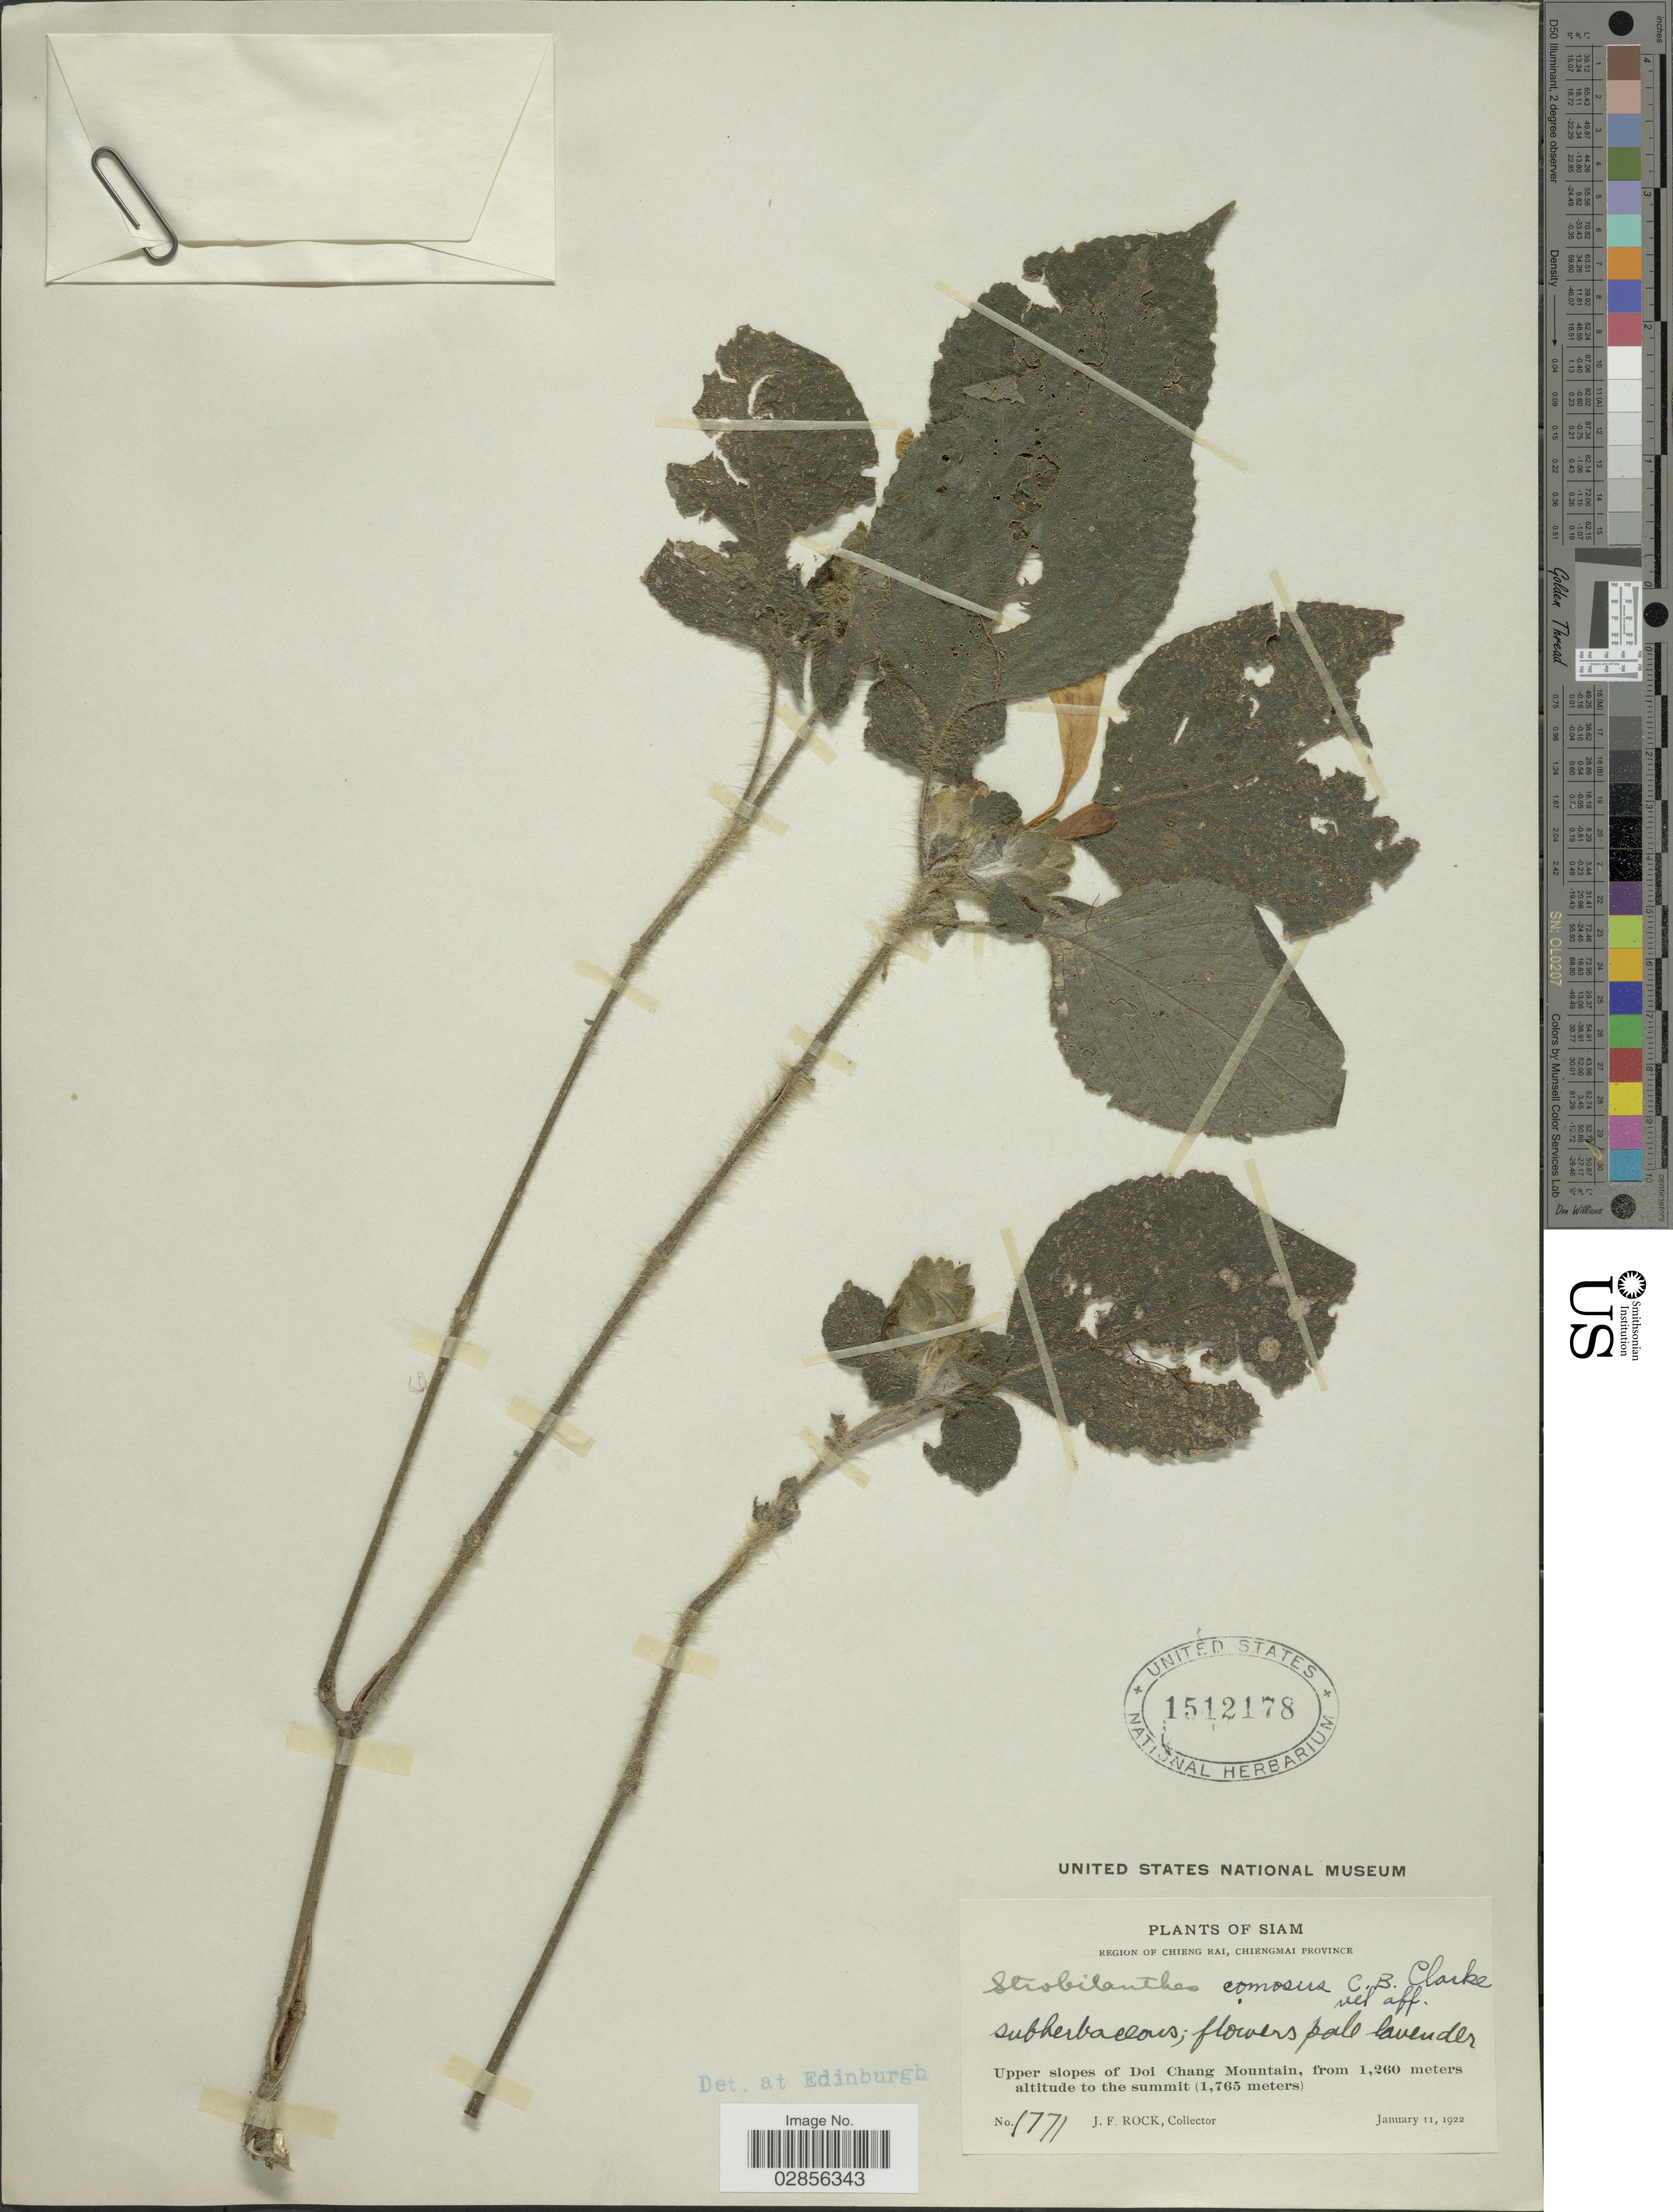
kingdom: Plantae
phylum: Tracheophyta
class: Magnoliopsida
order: Lamiales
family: Acanthaceae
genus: Strobilanthes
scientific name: Strobilanthes comosa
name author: Benoist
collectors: J. Rock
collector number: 1771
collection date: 1922-01-11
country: Thailand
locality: Siam. Region of Chieng Rai, Chiengmai Province. Upper slopes of Doi Chang Mountain.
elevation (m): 1260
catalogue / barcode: US 1512178